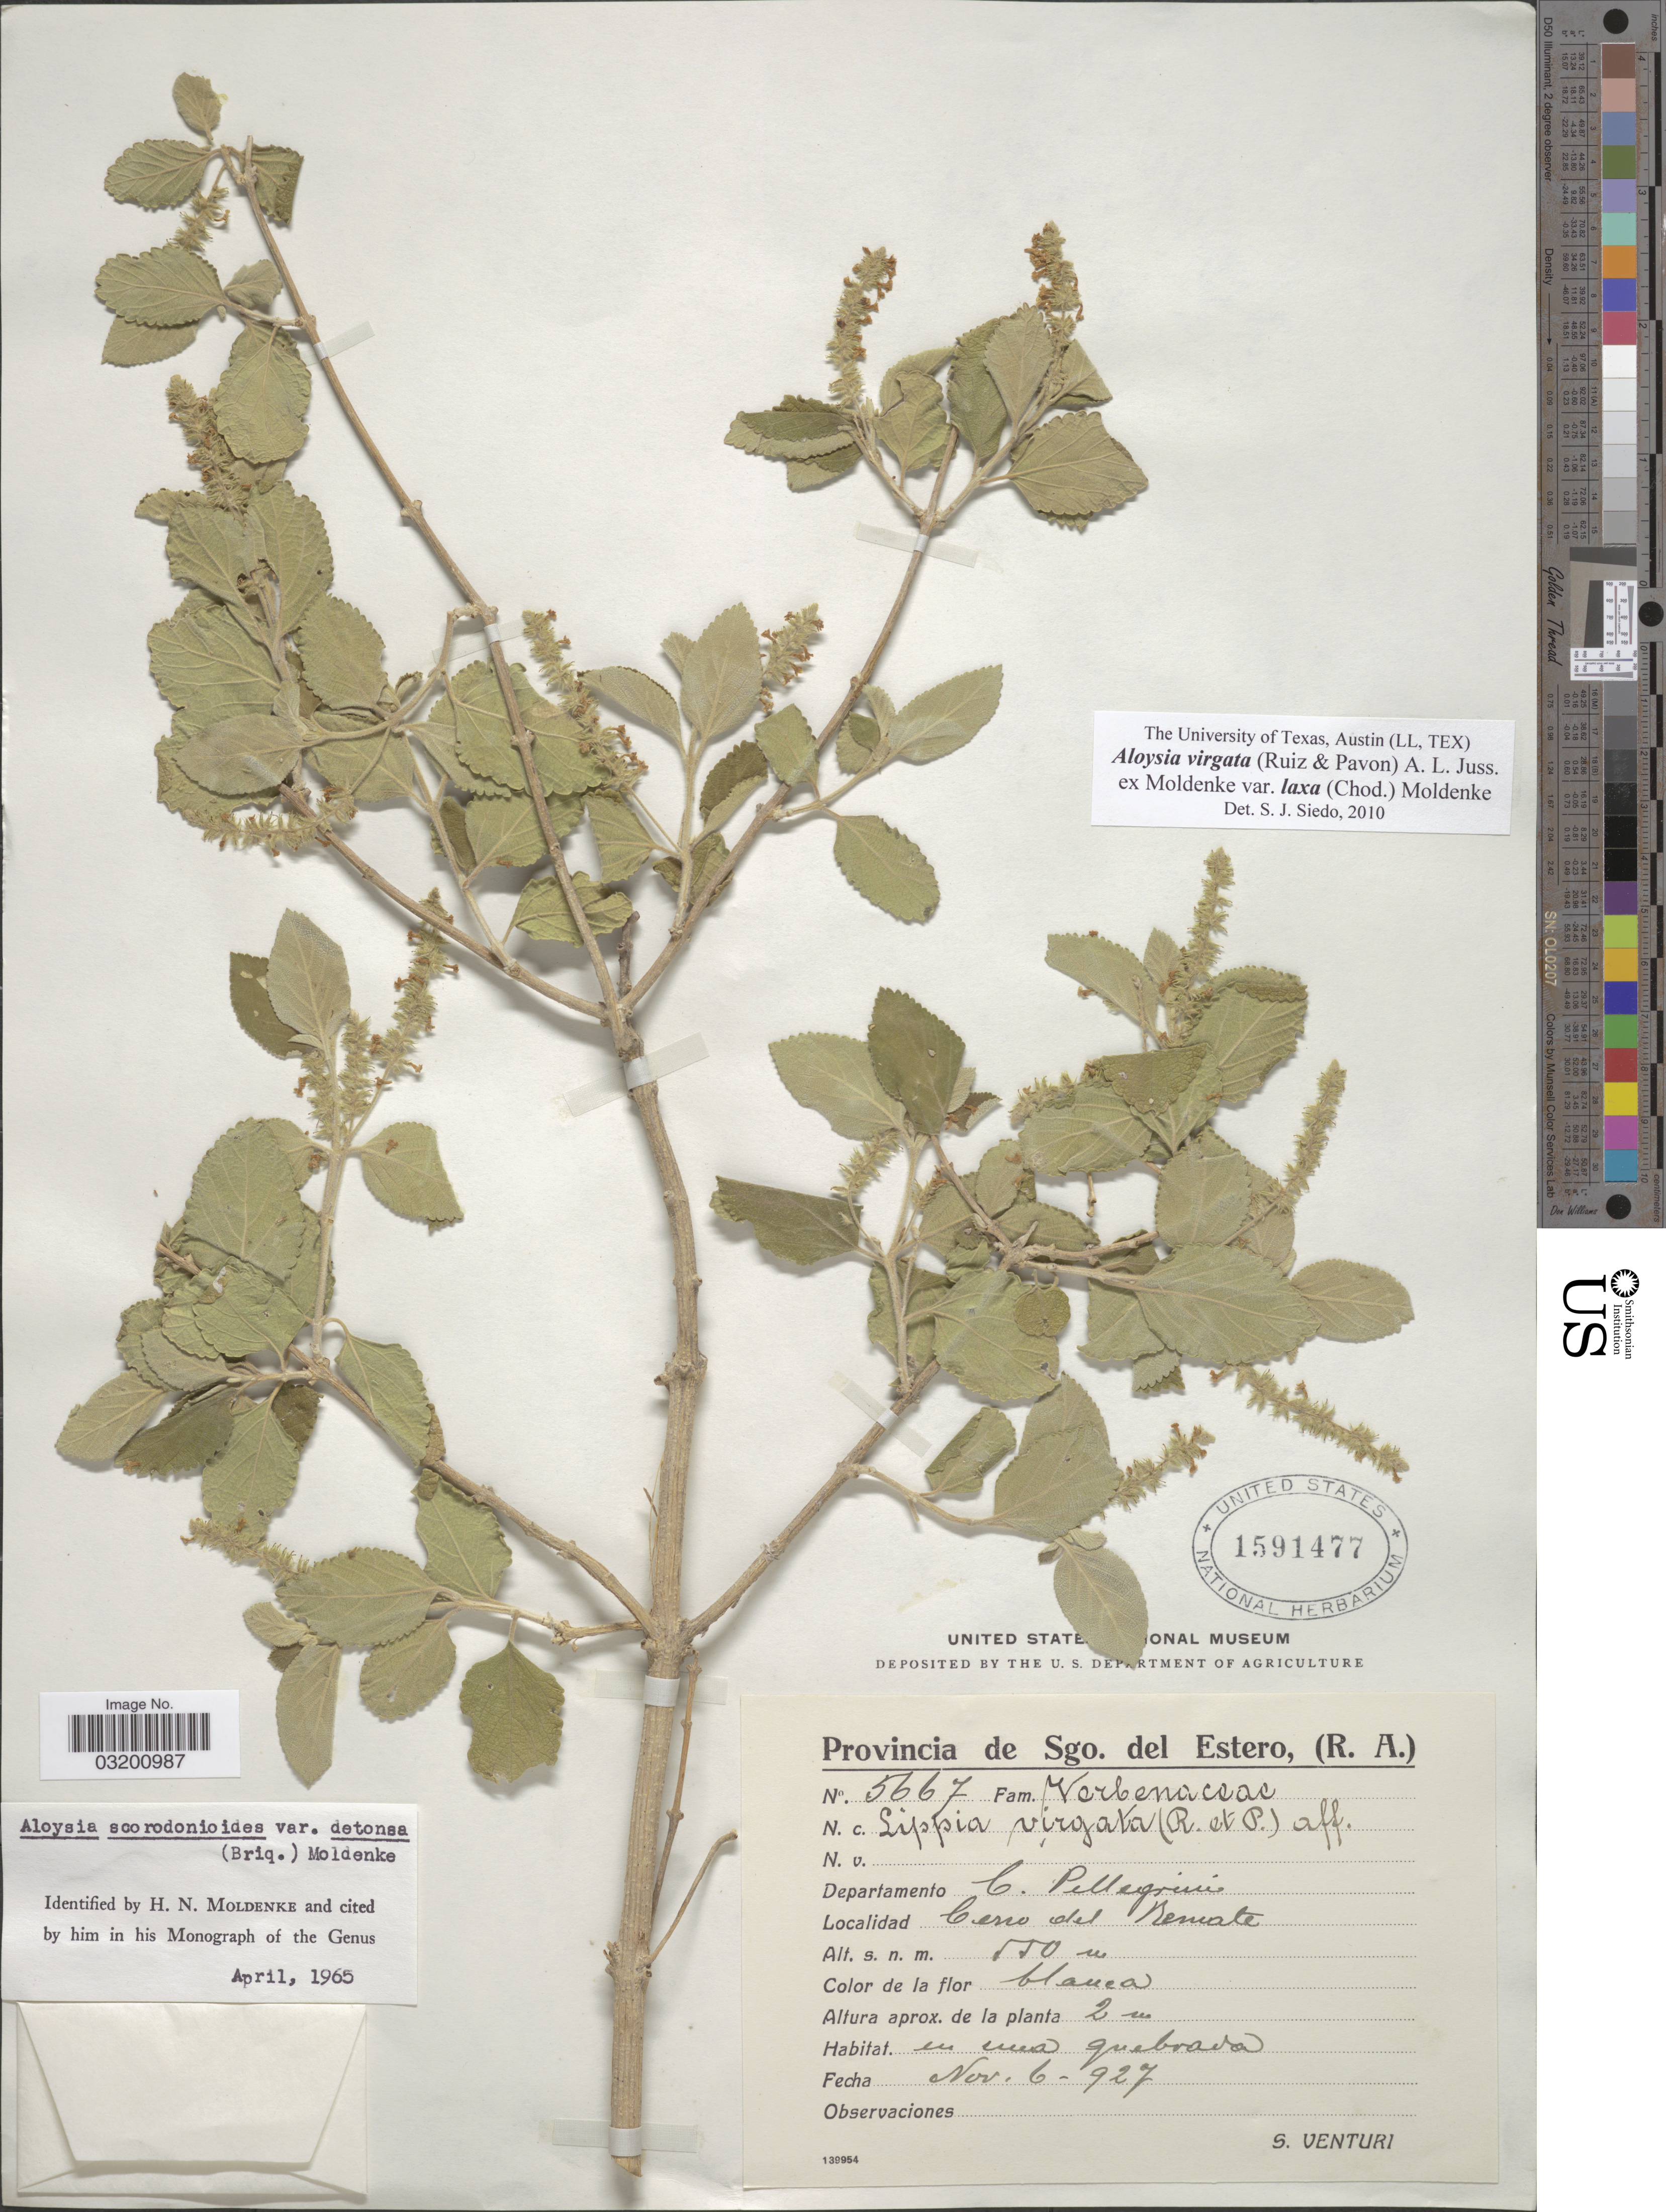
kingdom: Plantae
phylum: Tracheophyta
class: Magnoliopsida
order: Lamiales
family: Verbenaceae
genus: Aloysia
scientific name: Aloysia virgata var. laxa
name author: (Chodat) Moldenke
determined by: Siedo, S. J.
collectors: S. Venturi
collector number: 5667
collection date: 1927-11-06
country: Argentina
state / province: Santiago del Estero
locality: Departamento C. Pellegrini, Cerro del Remate.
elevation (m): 550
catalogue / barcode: US 1591477